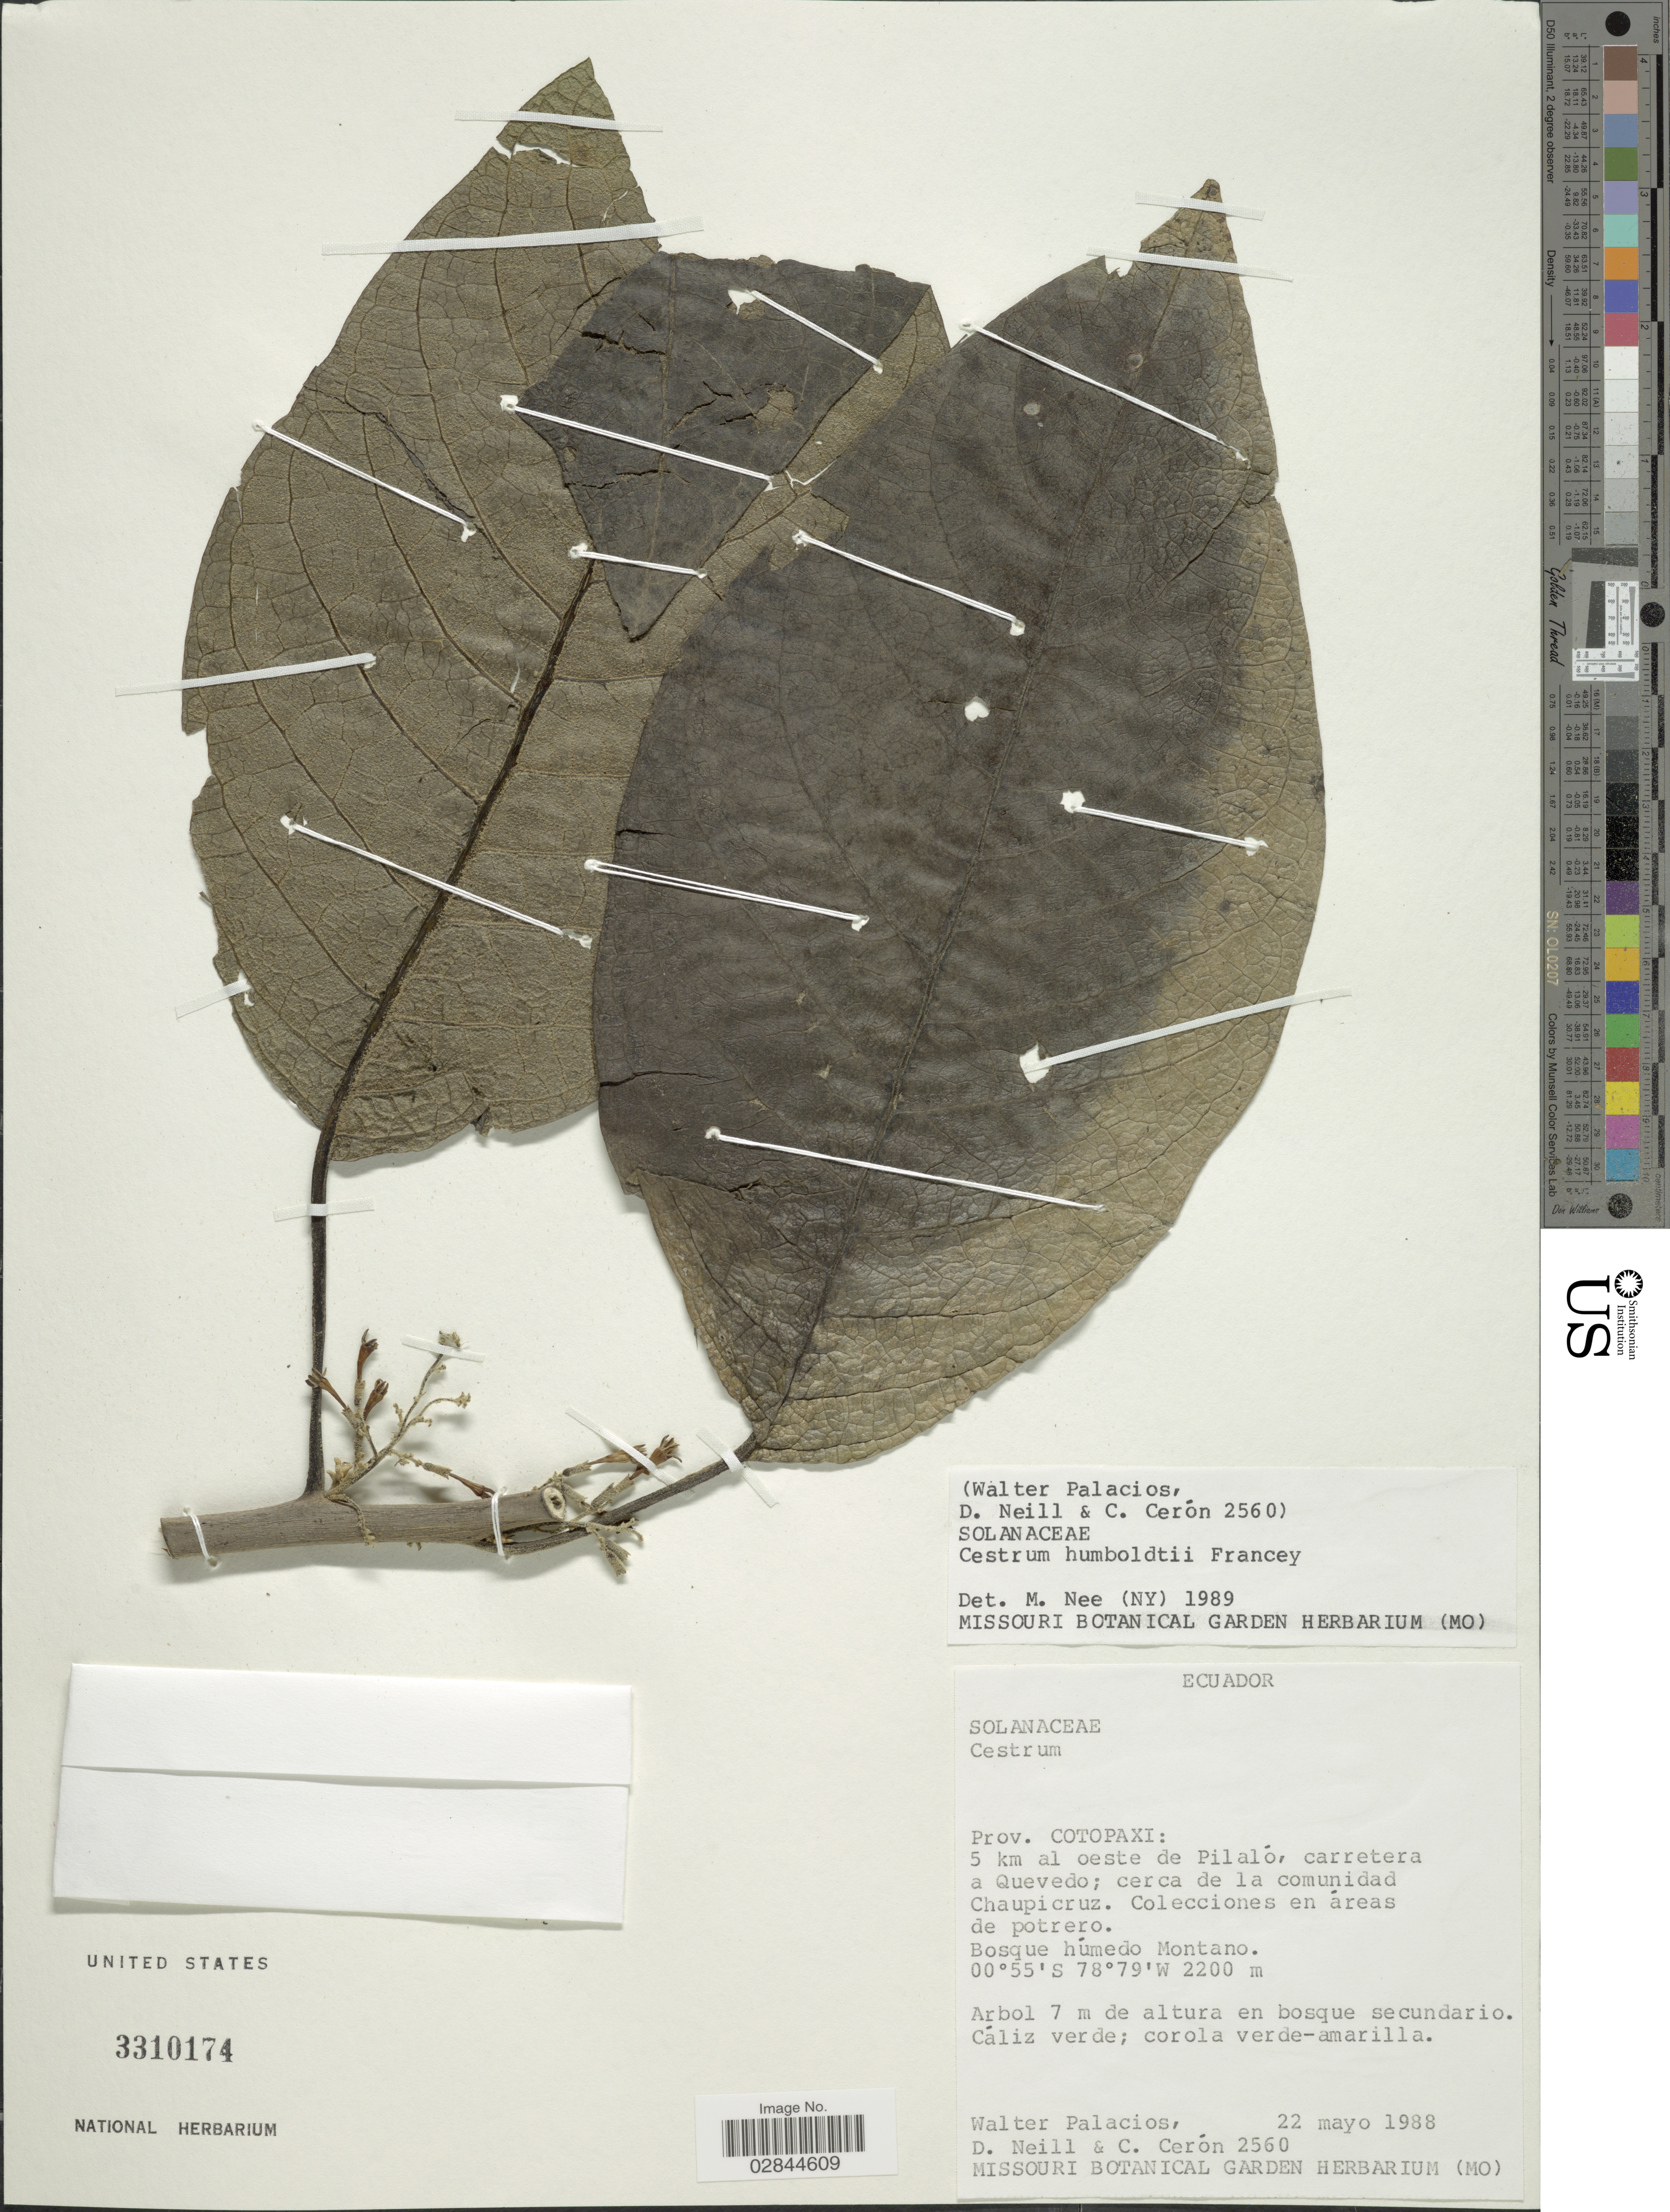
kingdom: Plantae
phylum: Tracheophyta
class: Magnoliopsida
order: Solanales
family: Solanaceae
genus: Cestrum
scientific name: Cestrum humboldtii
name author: Francey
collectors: W. Palacios, D. Neill & C. E. Cerón M.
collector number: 2560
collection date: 1988-05-22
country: Ecuador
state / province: Cotopaxi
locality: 5 km al oeste de Pilaló, carretera a Quevedo; cerca de la comunidad Chaupicruz. Bosque húmedo Montano.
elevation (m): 2200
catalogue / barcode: US 3310174